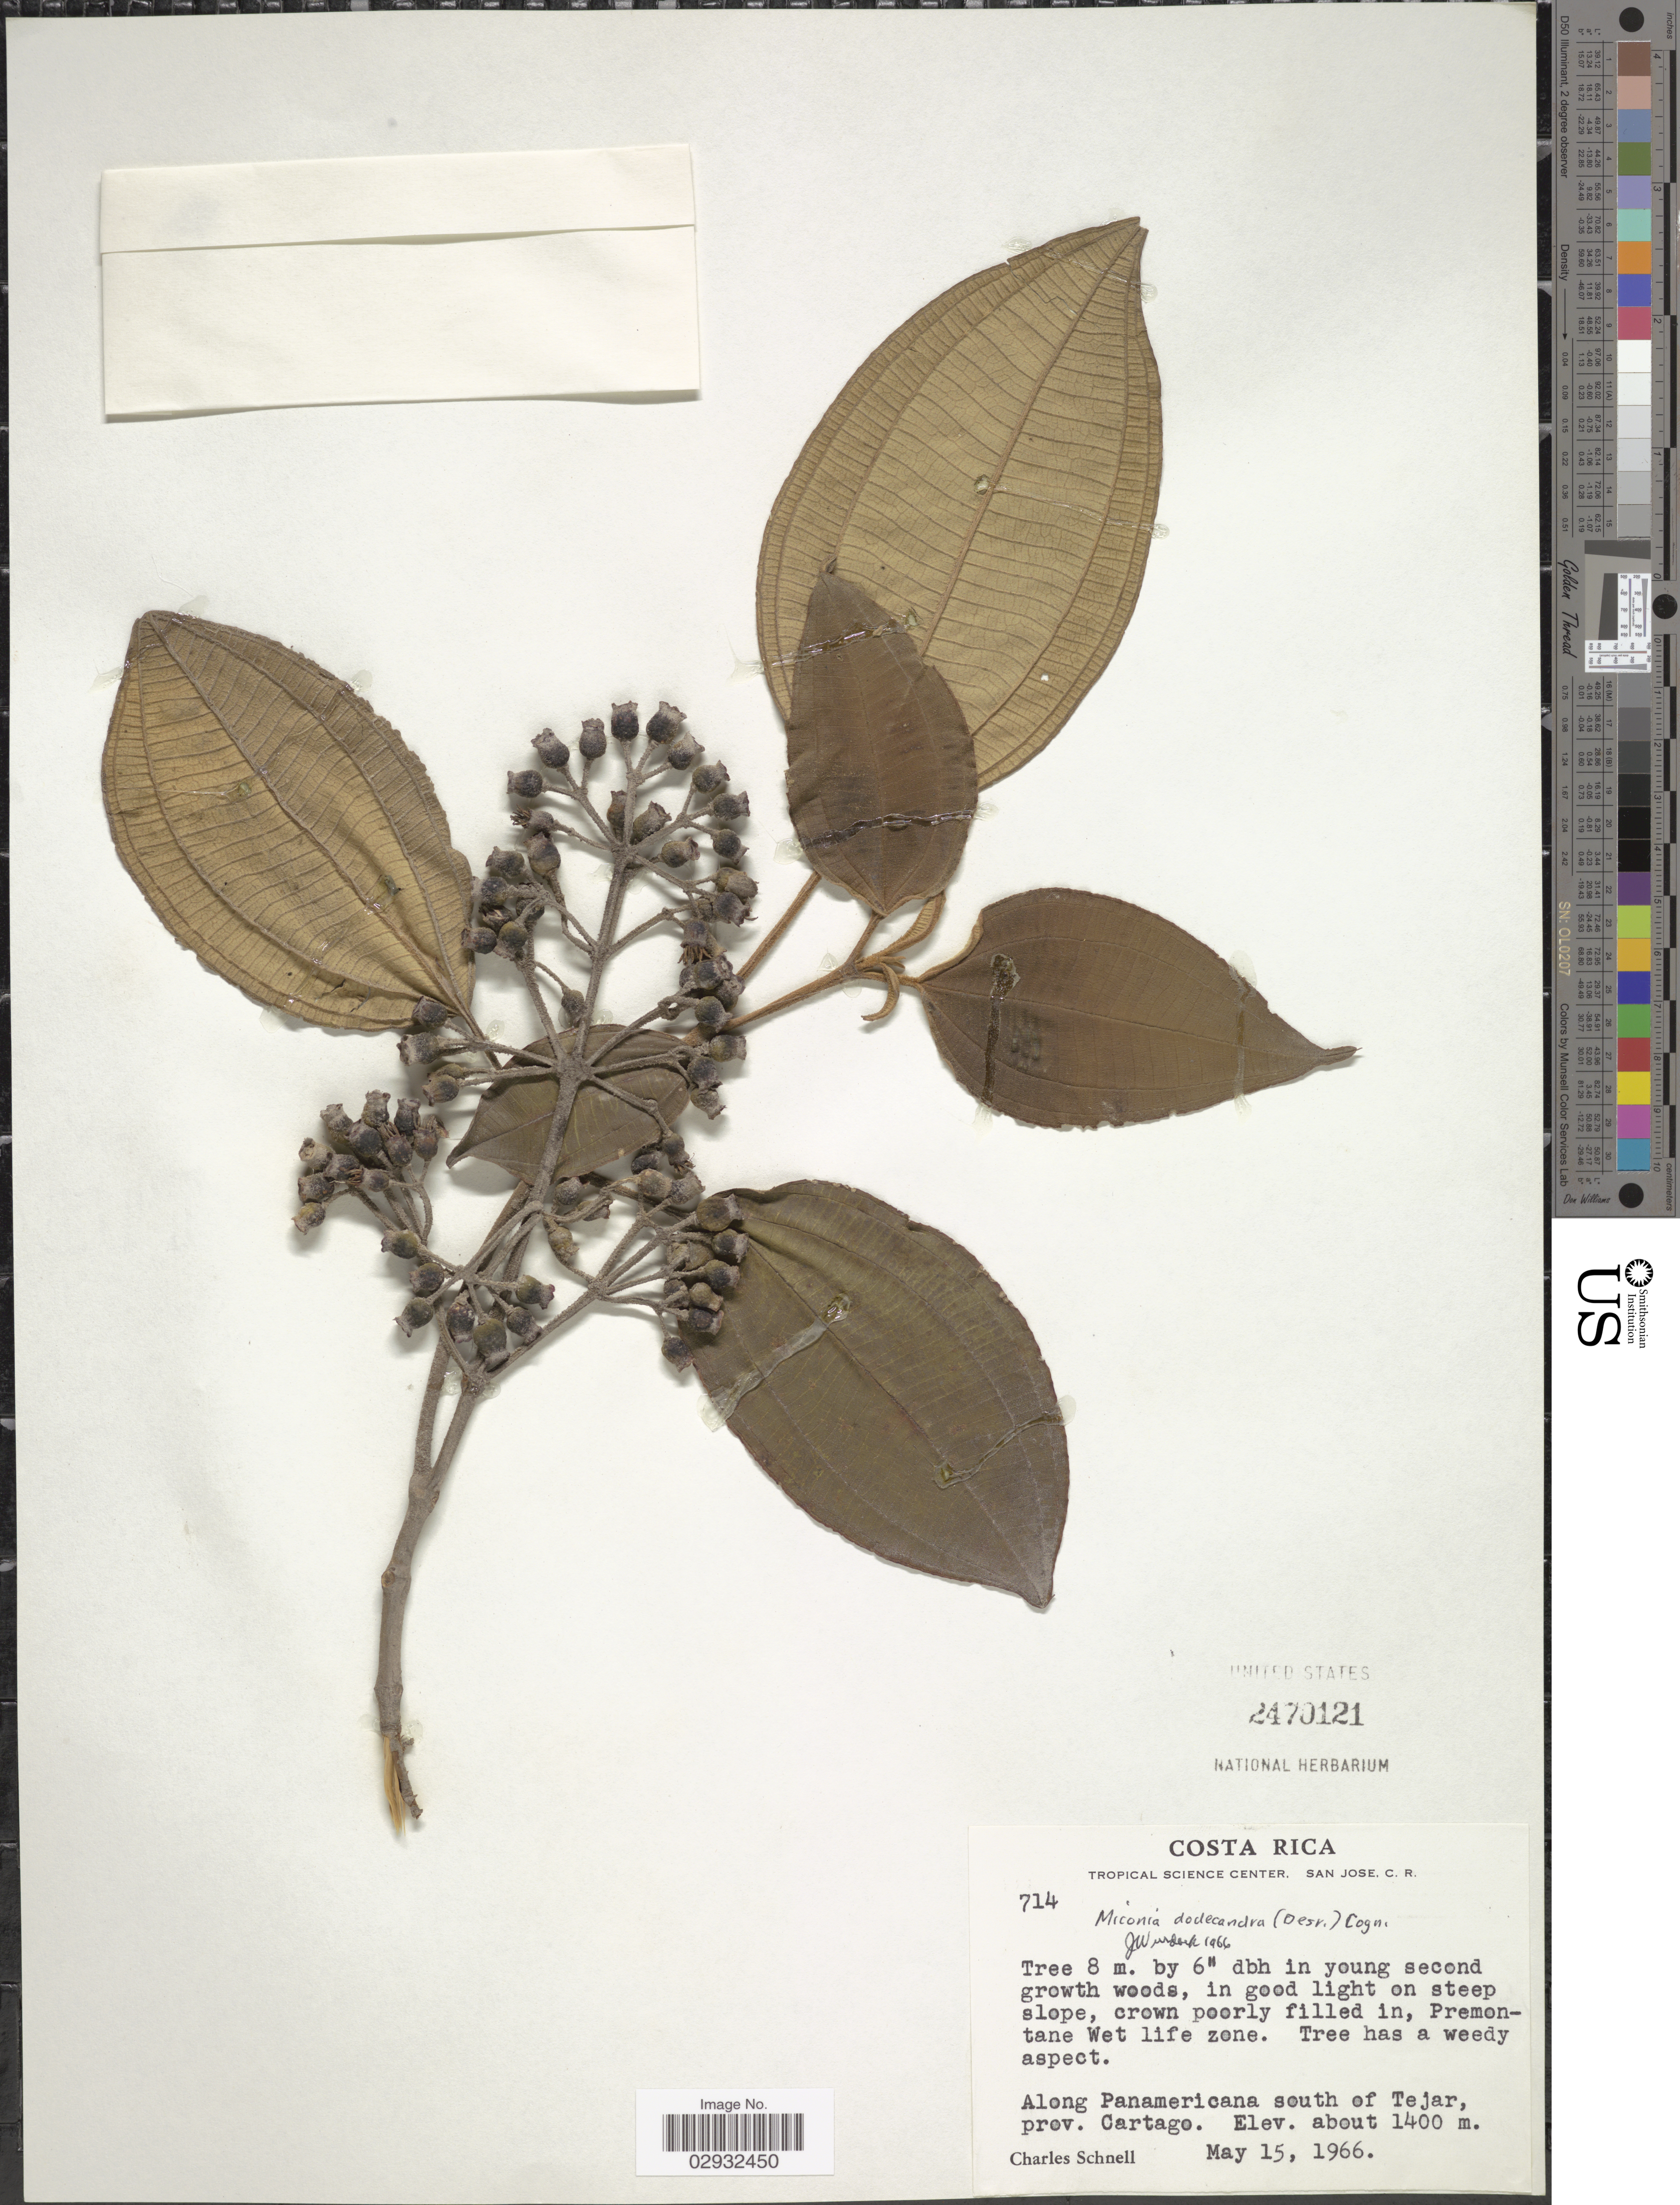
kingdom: Plantae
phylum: Tracheophyta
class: Magnoliopsida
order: Myrtales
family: Melastomataceae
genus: Miconia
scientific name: Miconia dodecandra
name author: Cogn.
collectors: C. Schnell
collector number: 714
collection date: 1966-05-15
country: Costa Rica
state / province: Cartago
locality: Premontane Wet life zone. Along Panamericana south of Tejar.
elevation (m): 1400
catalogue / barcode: US 2470121